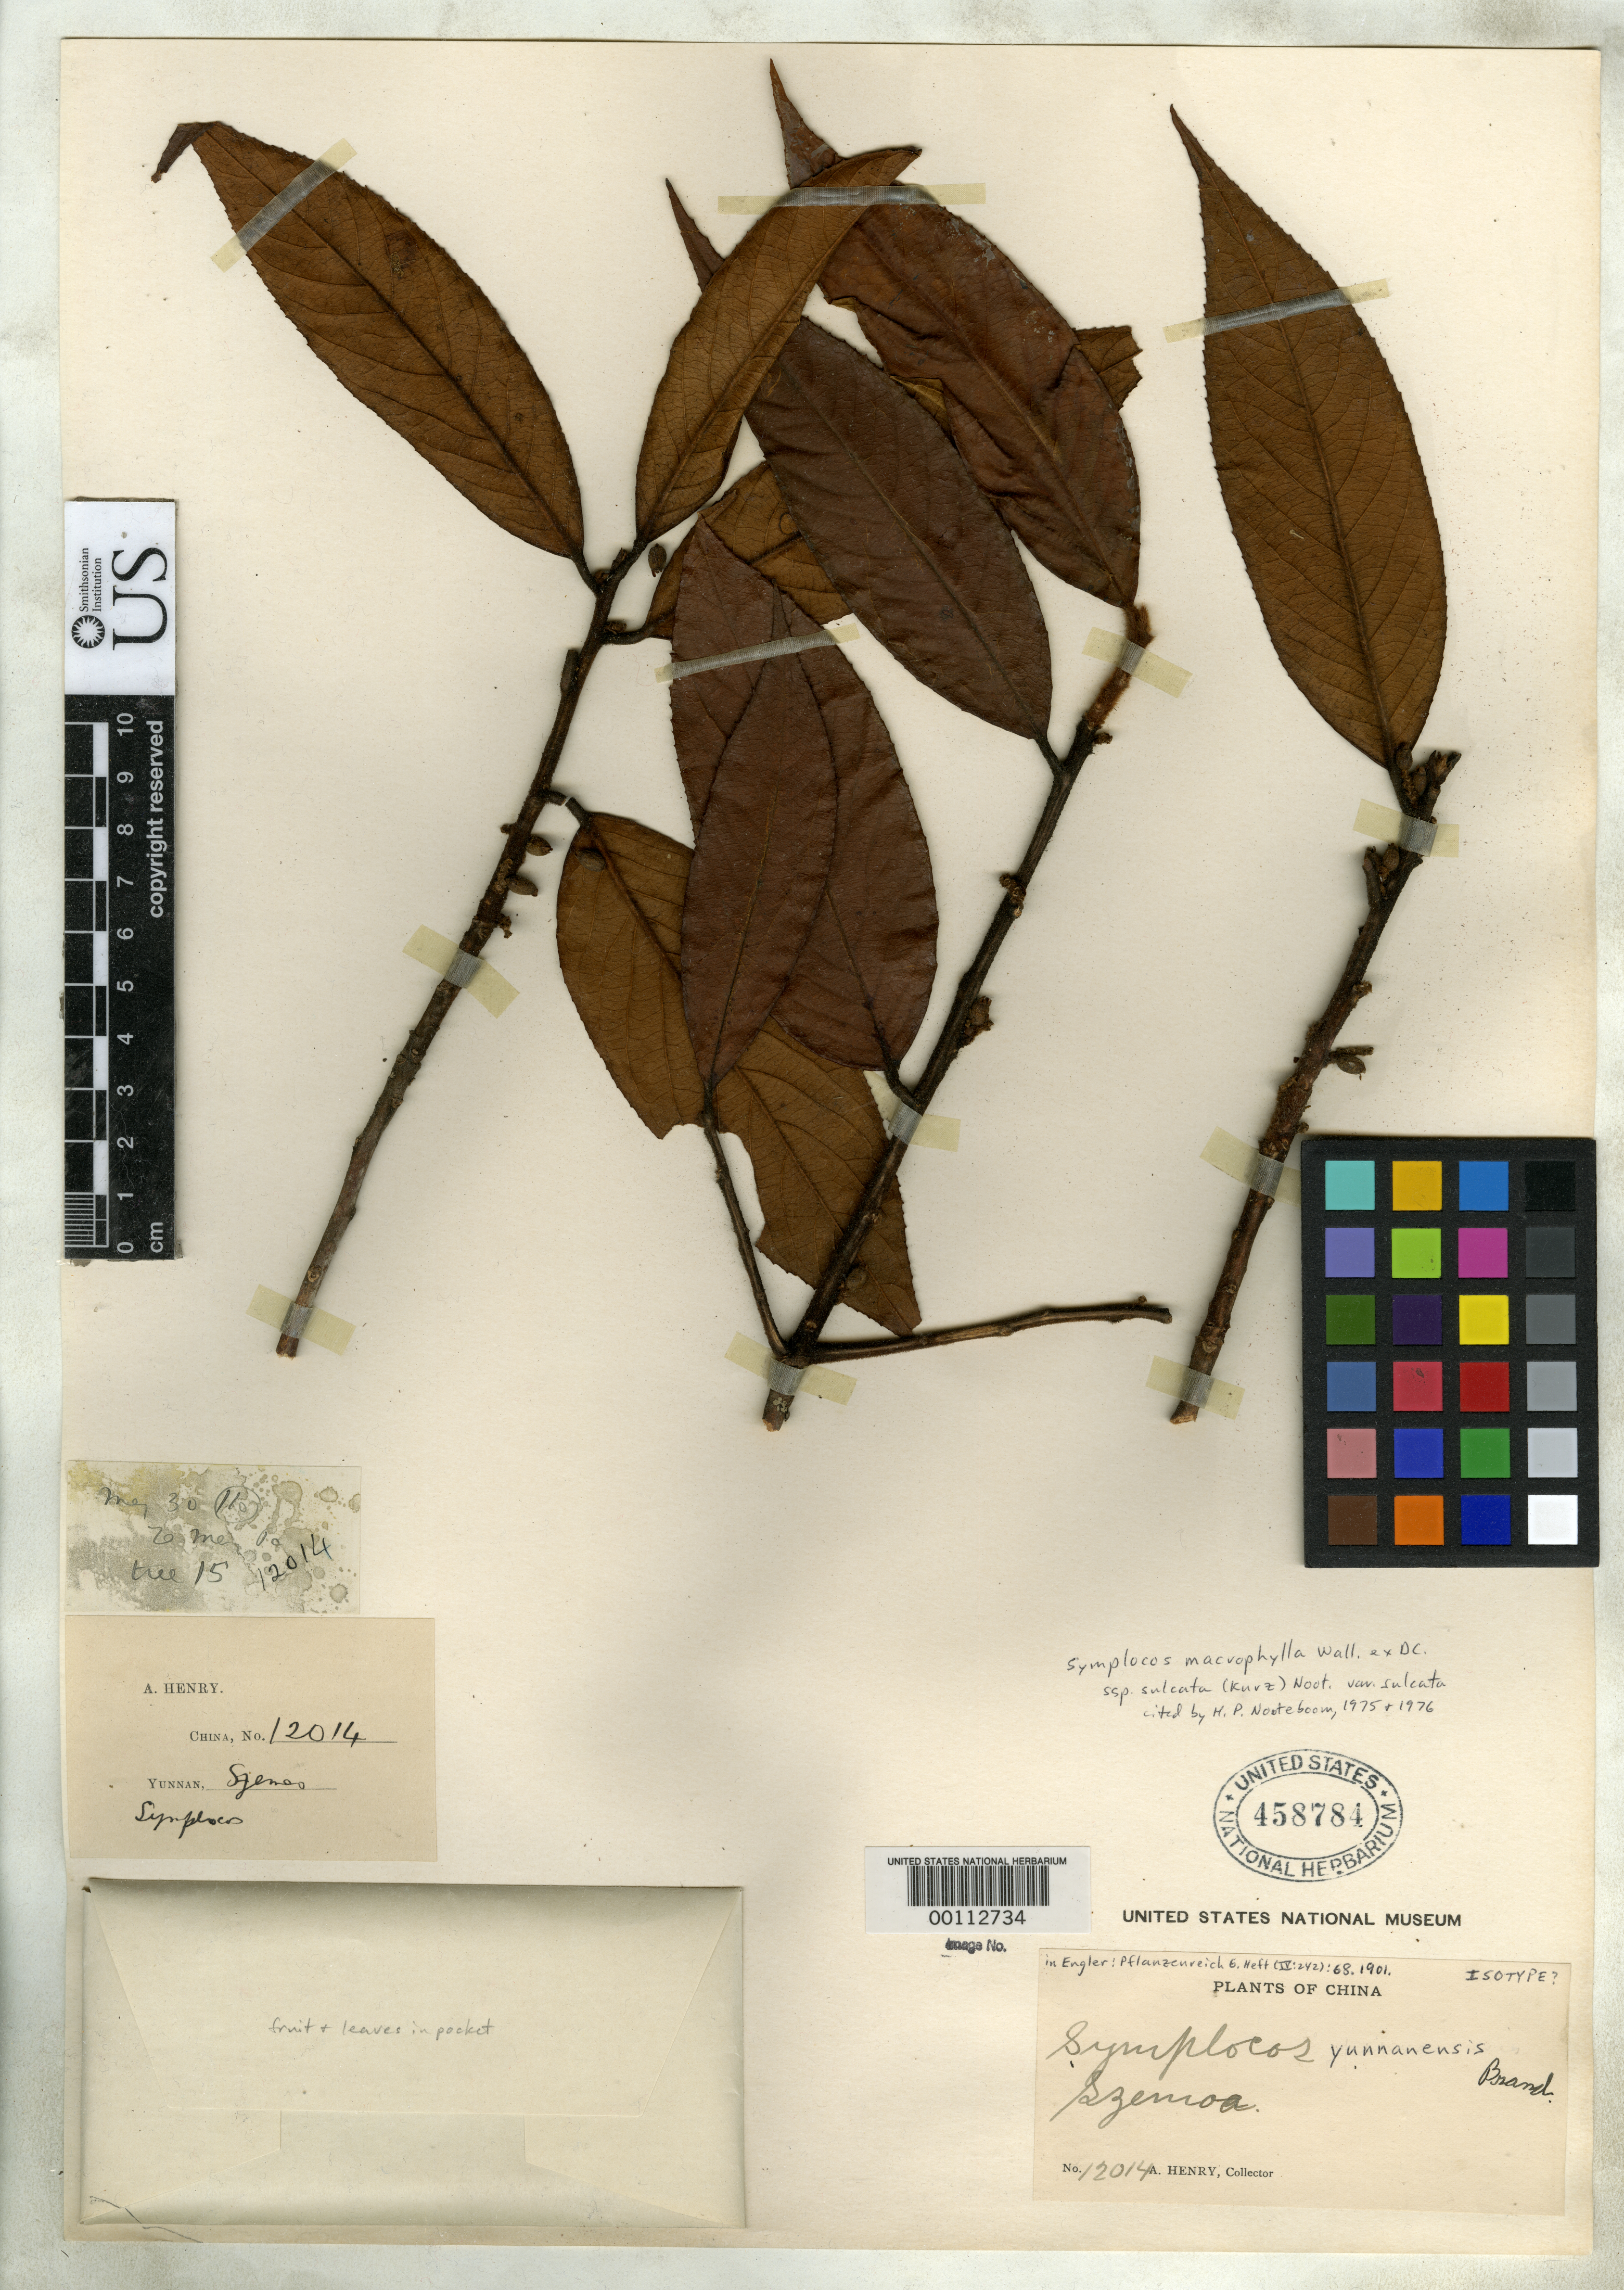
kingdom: Plantae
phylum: Tracheophyta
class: Magnoliopsida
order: Ericales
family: Symplocaceae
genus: Symplocos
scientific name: Symplocos yunnanensis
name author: Brand in Engl.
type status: Isotype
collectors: A. Henry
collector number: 12014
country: China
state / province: Yunnan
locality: Szemoa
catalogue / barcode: US 458784